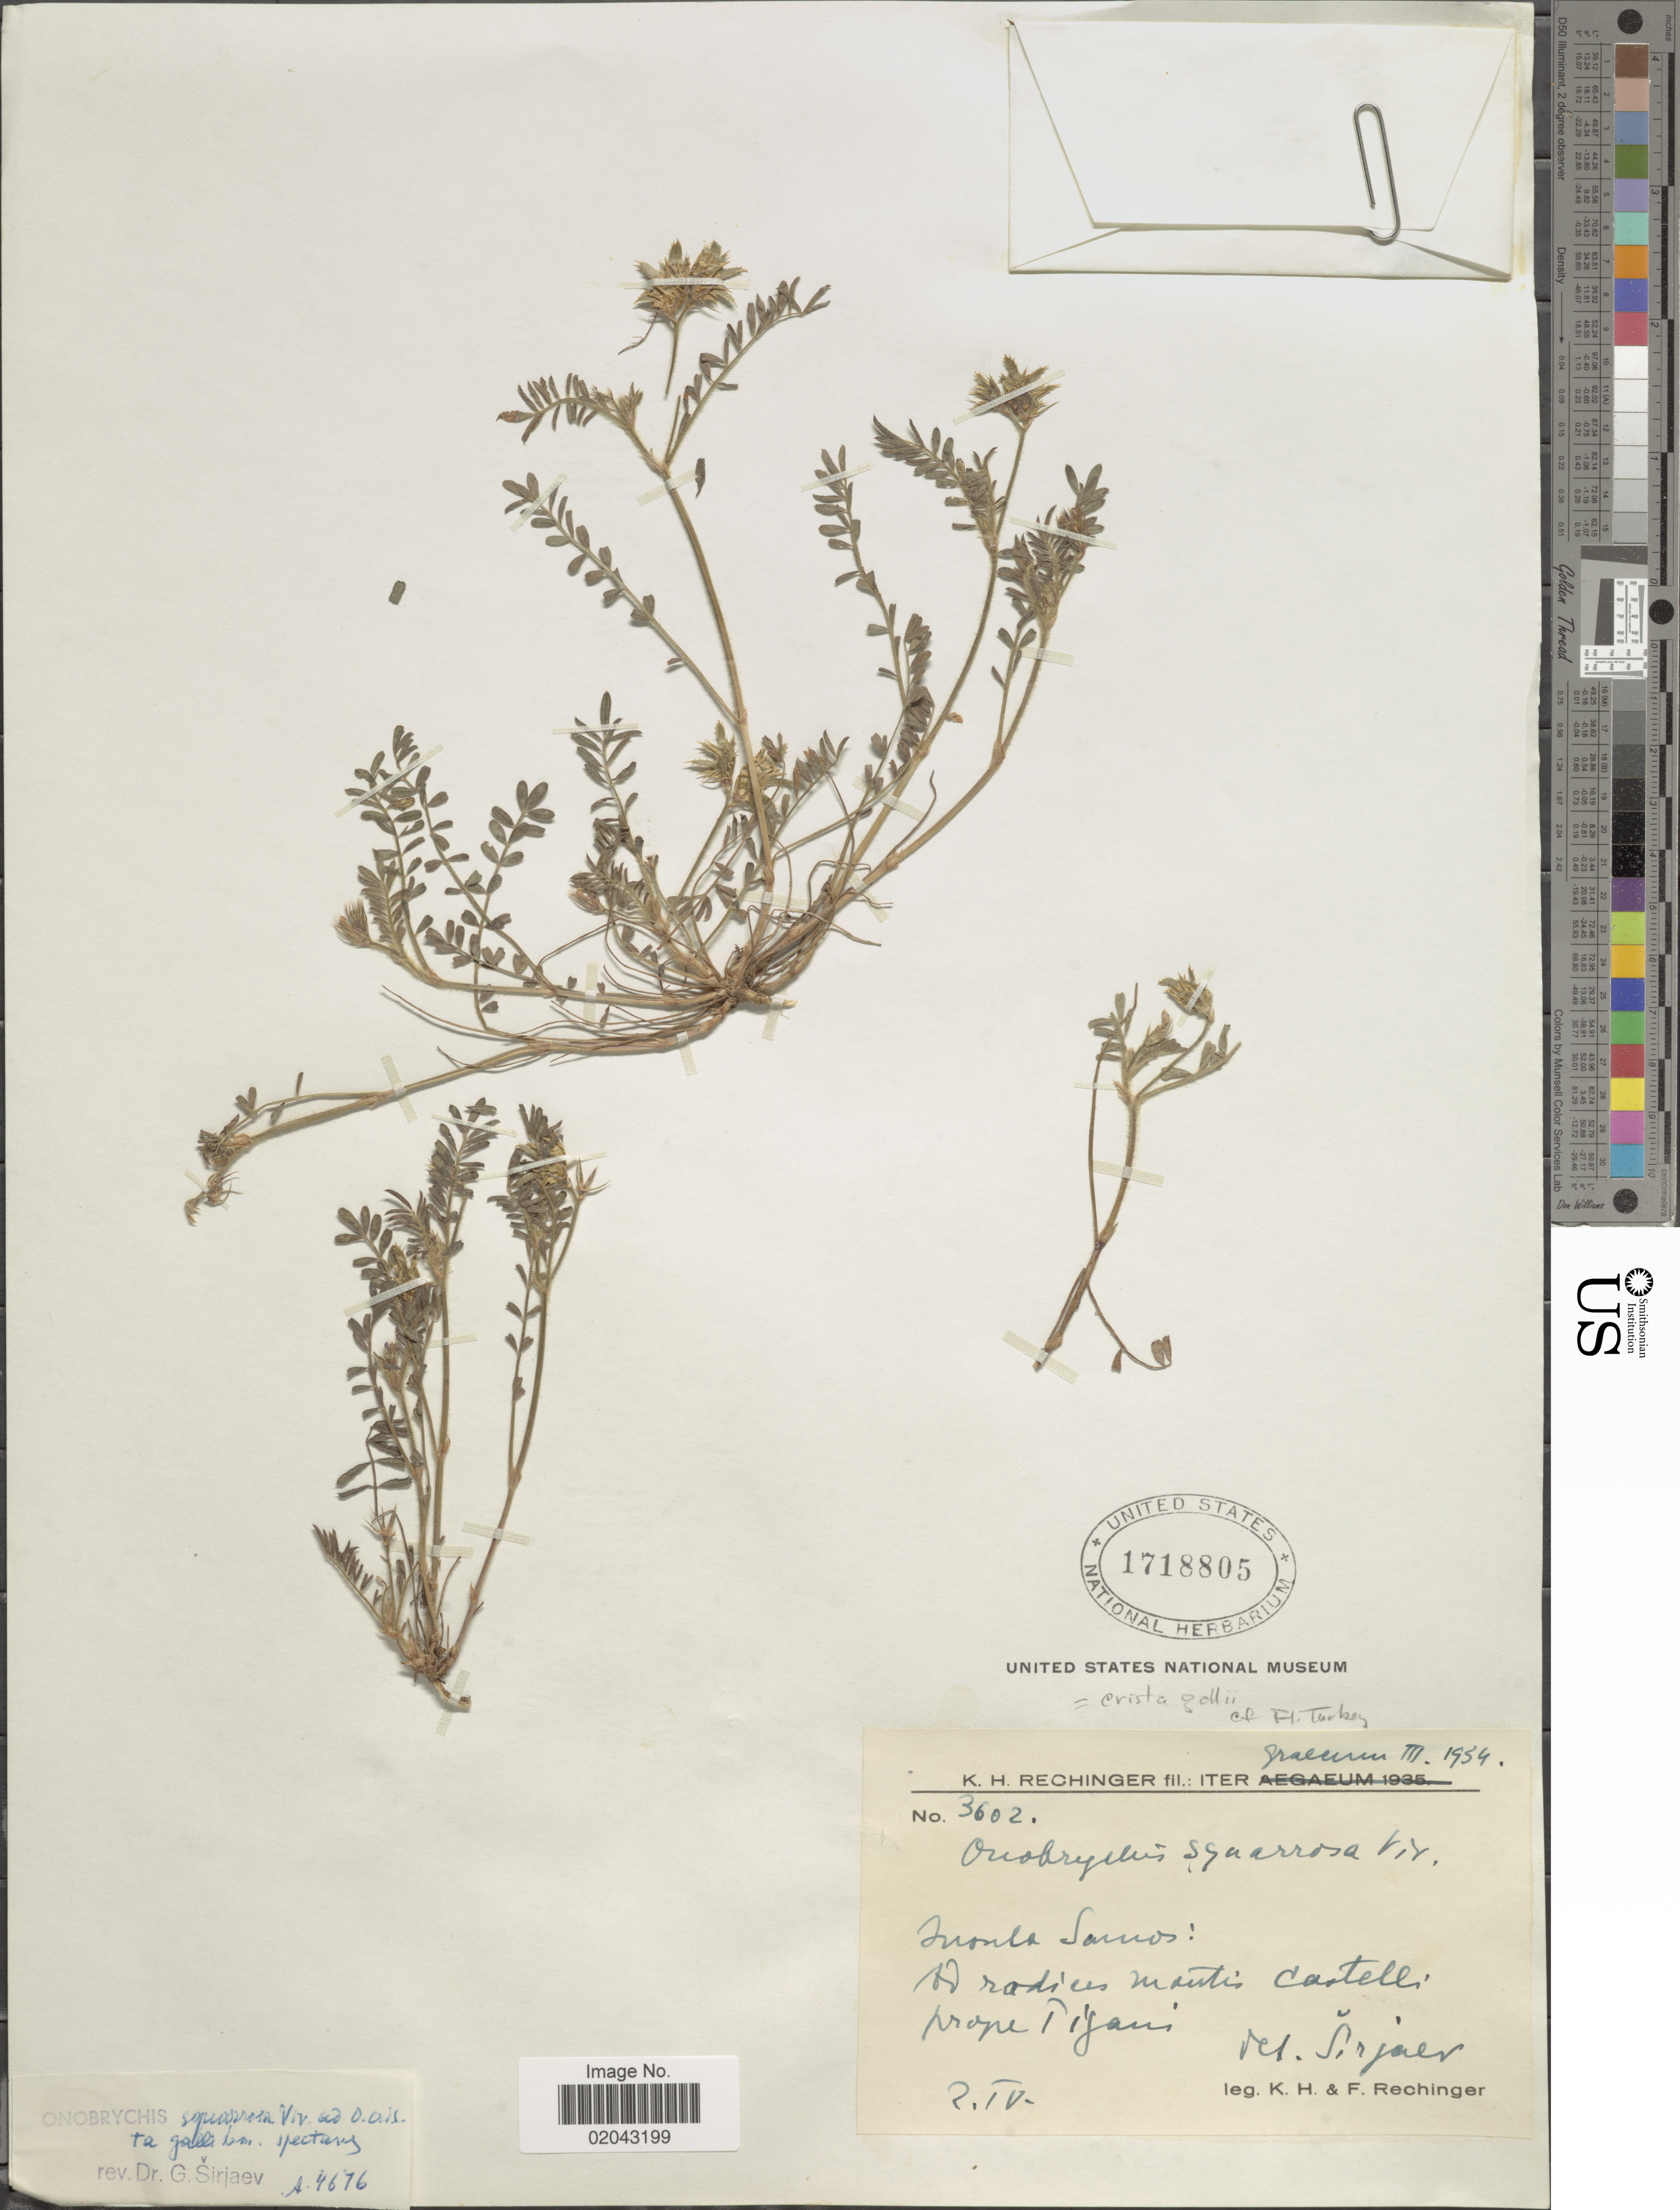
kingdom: Plantae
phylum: Tracheophyta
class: Magnoliopsida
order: Fabales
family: Fabaceae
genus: Onobrychis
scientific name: Onobrychis crista-galli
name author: (L.) Lam.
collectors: K. H. Rechinger & F. Rechinger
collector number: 3602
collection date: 1954-04-02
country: Greece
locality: Insula Samos: Ad radices monts castelli prope Tigani. Iter Graecum.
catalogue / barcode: US 1718805